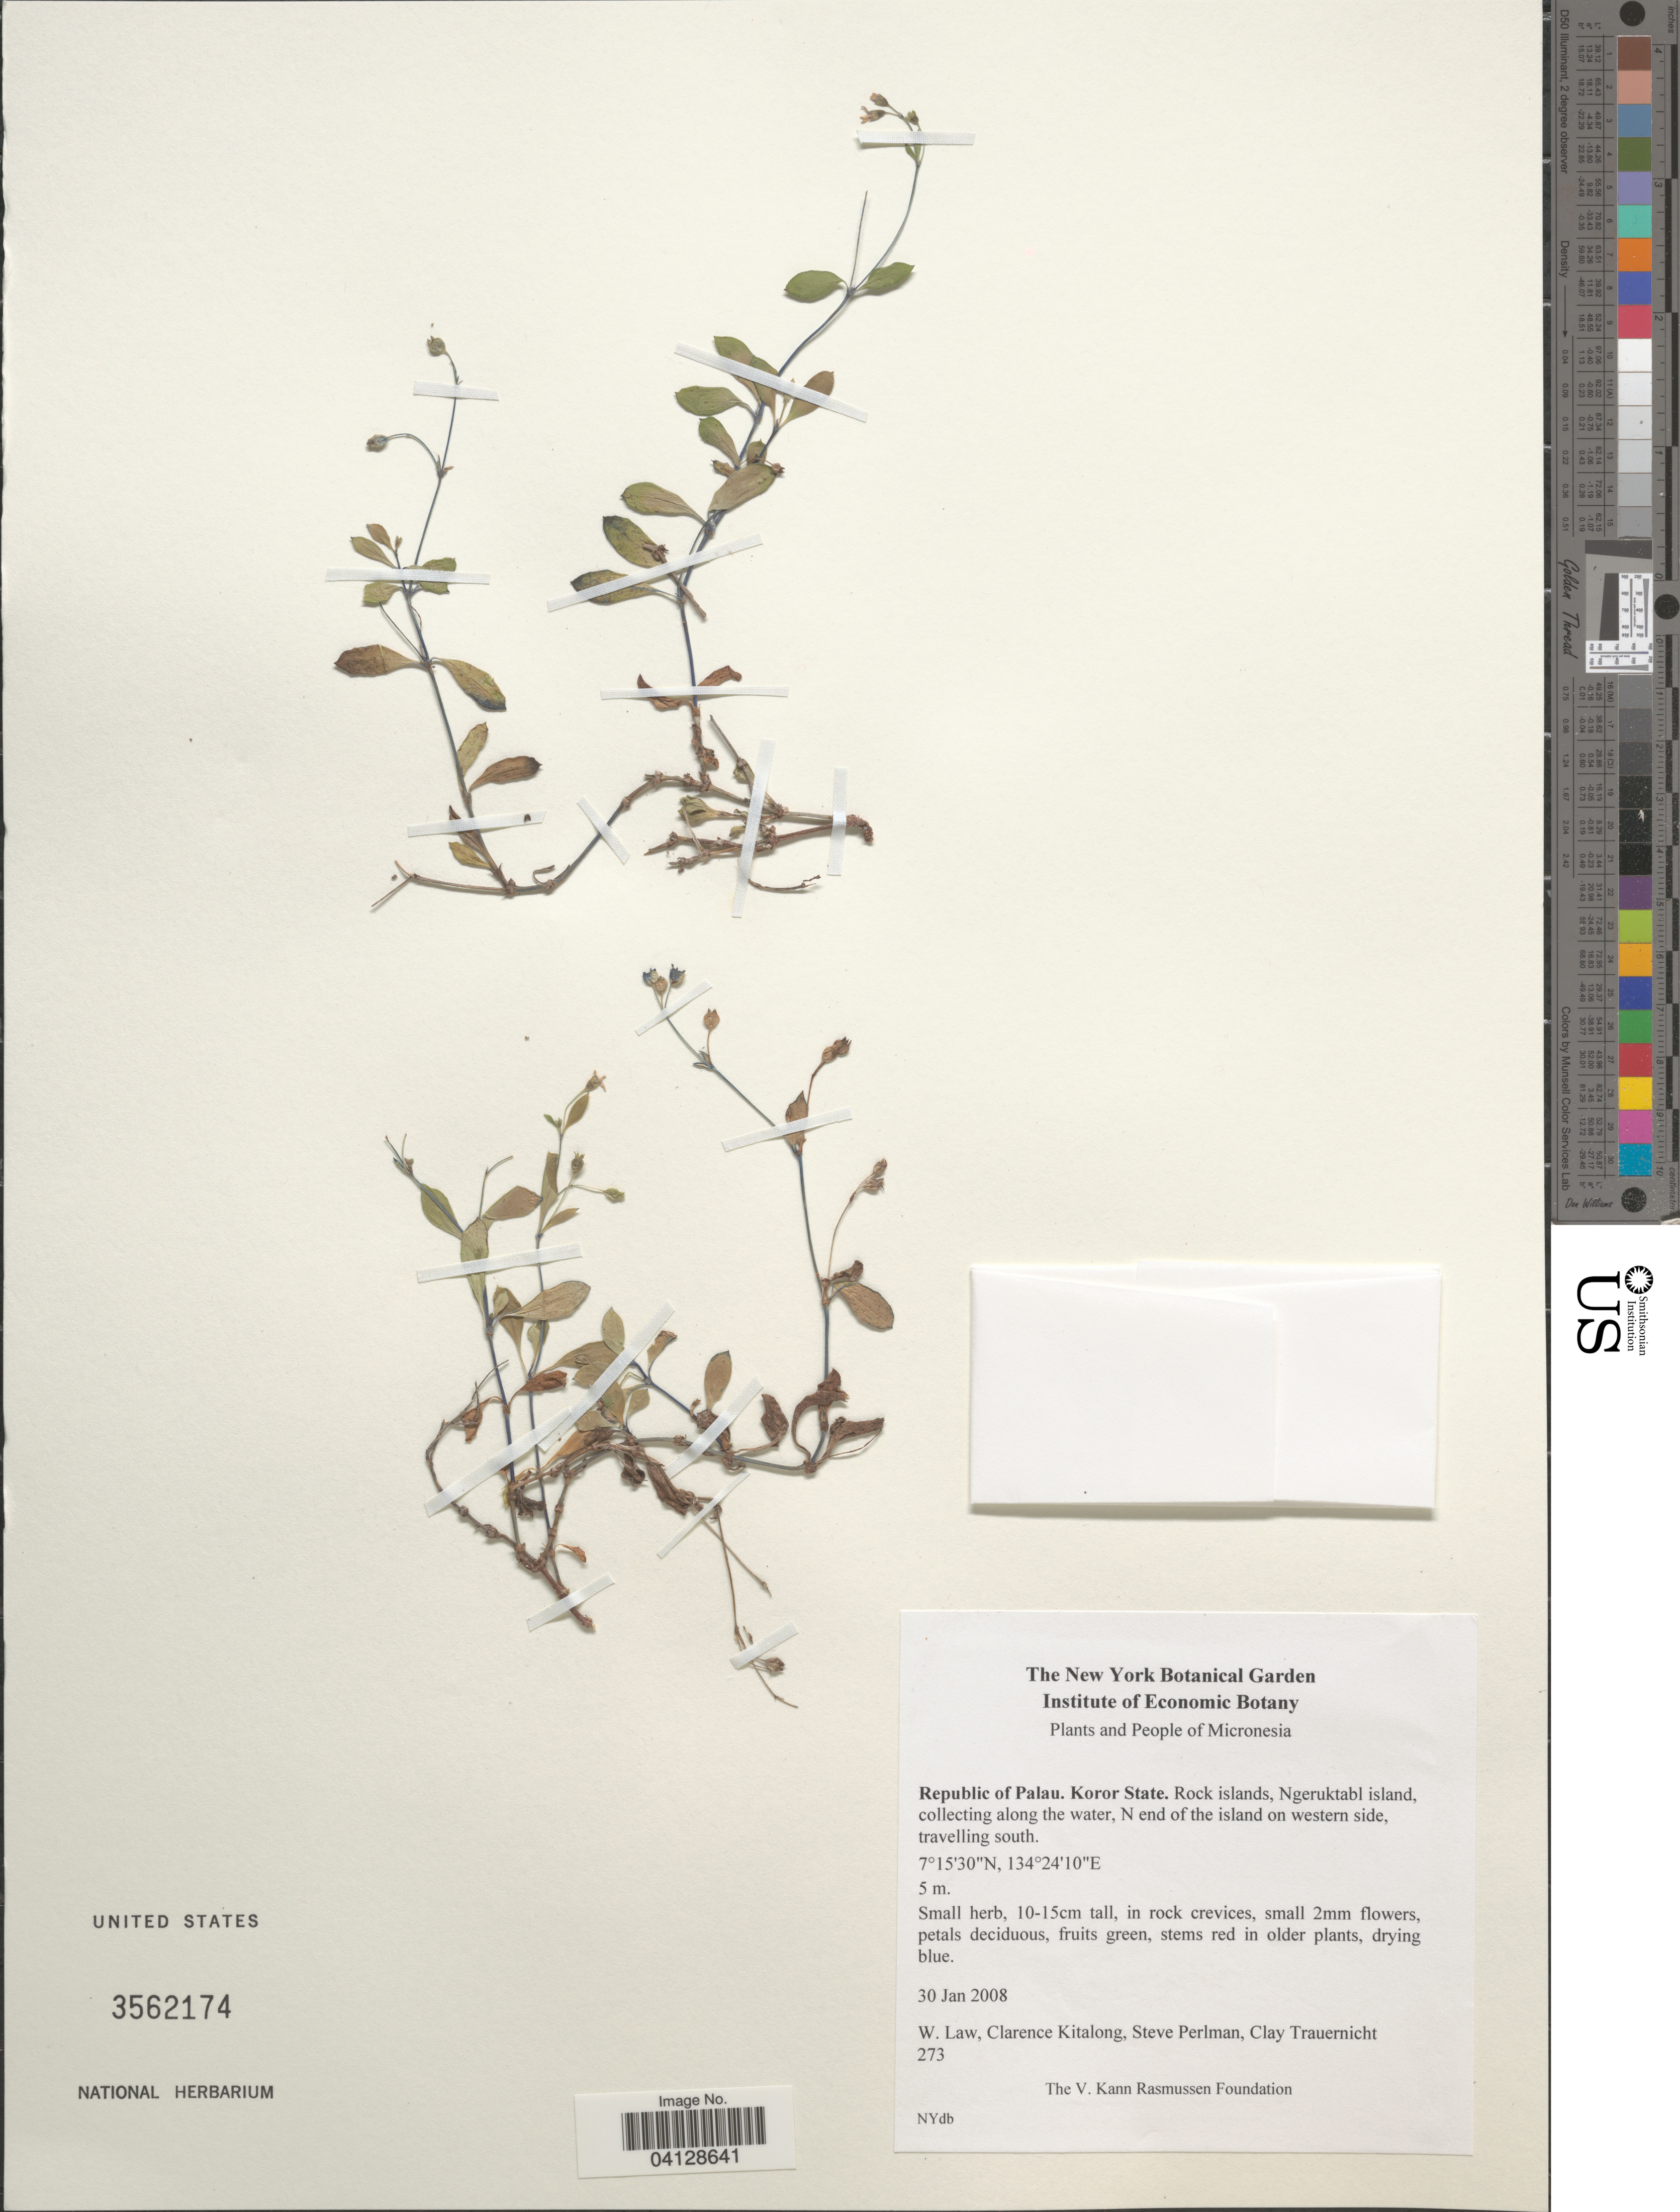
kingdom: Plantae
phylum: Tracheophyta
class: Magnoliopsida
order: Gentianales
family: Rubiaceae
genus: Leptopetalum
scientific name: Leptopetalum biflorum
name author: (L.) Neupane & N. Wikstr.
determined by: Wagner, W. L., (BOT), Smithsonian Institution - National Museum of Natural History (UNITED STATES)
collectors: W. Law, A. Kitalong, S. Perlman & C. Trauernicht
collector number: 273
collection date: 2008-01-30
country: Palau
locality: Micronesia. Republic of Palau. Koror State. Rock islands, Ngeruktabl island, collecting along the water, N end of he island on western side, travelling south.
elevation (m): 5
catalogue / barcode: US 3562174